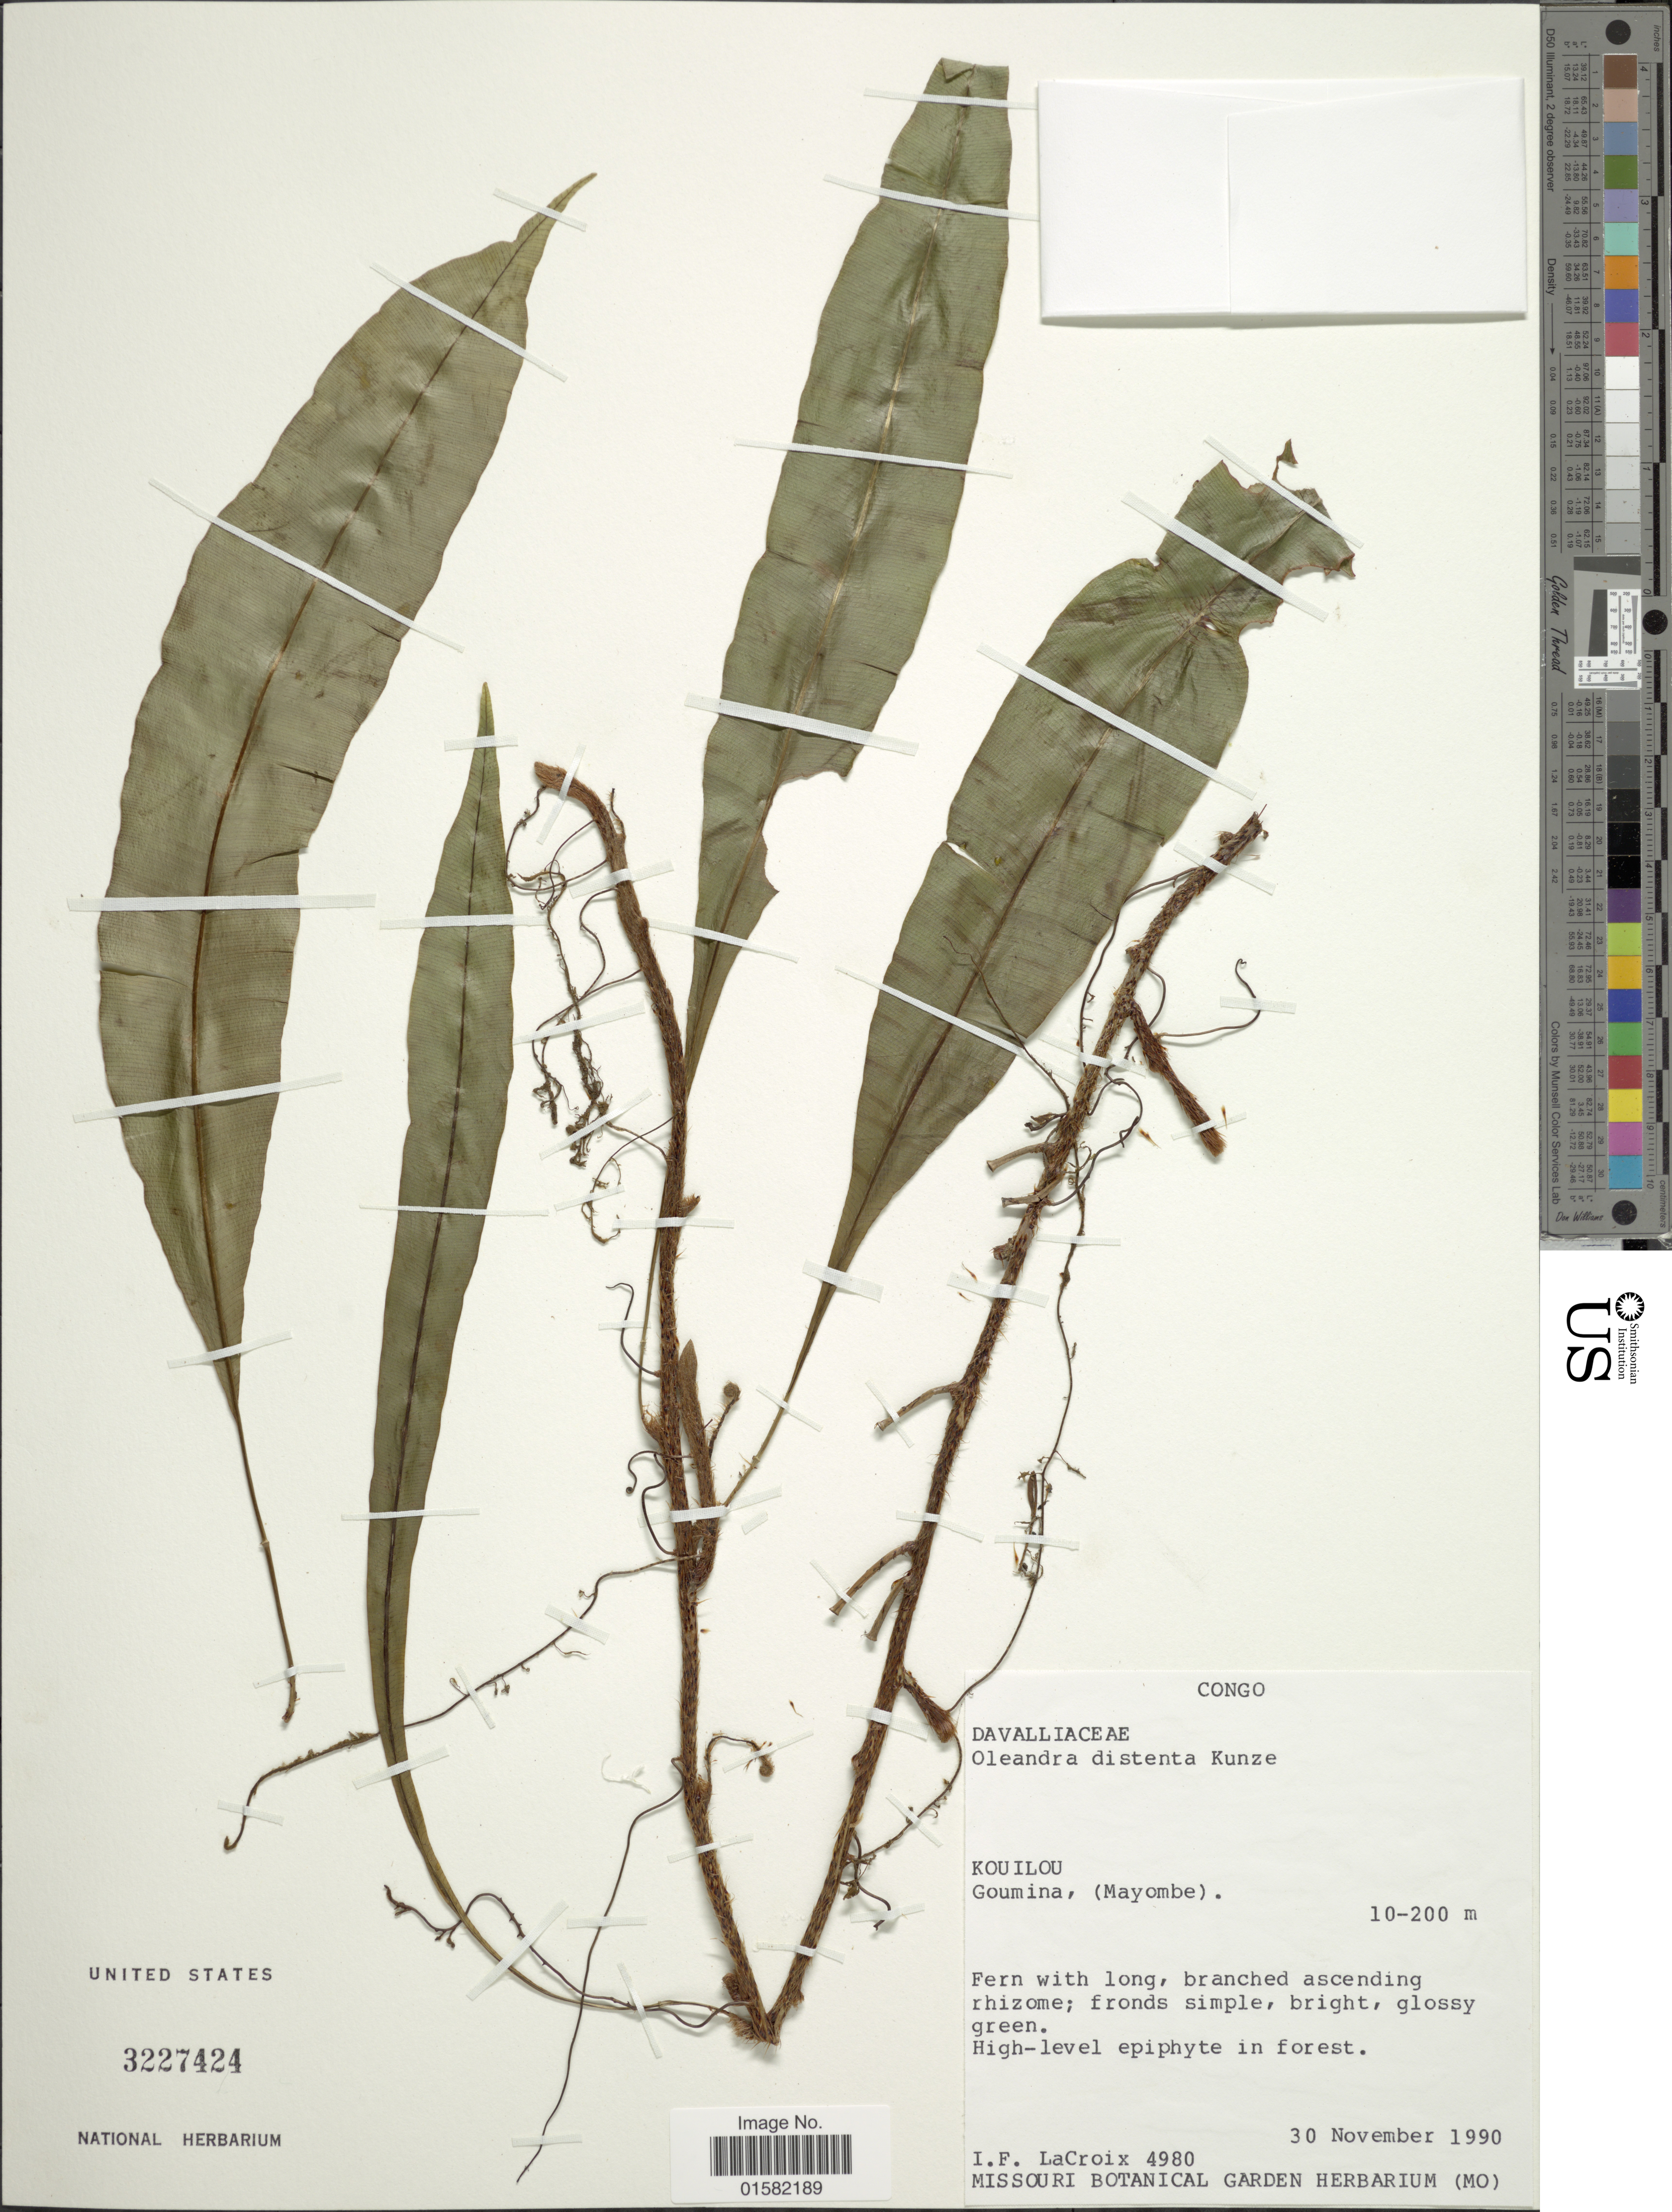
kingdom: Plantae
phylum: Tracheophyta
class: Polypodiopsida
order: Polypodiales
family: Oleandraceae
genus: Oleandra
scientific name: Oleandra articulata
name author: (Sw.) C. Presl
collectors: I. la Croix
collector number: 4980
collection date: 1990-11-30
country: Congo, Republic of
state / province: Kouilou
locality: Congo, Kouilou, Goumina, (Mayombe).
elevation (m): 10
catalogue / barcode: US 3227424